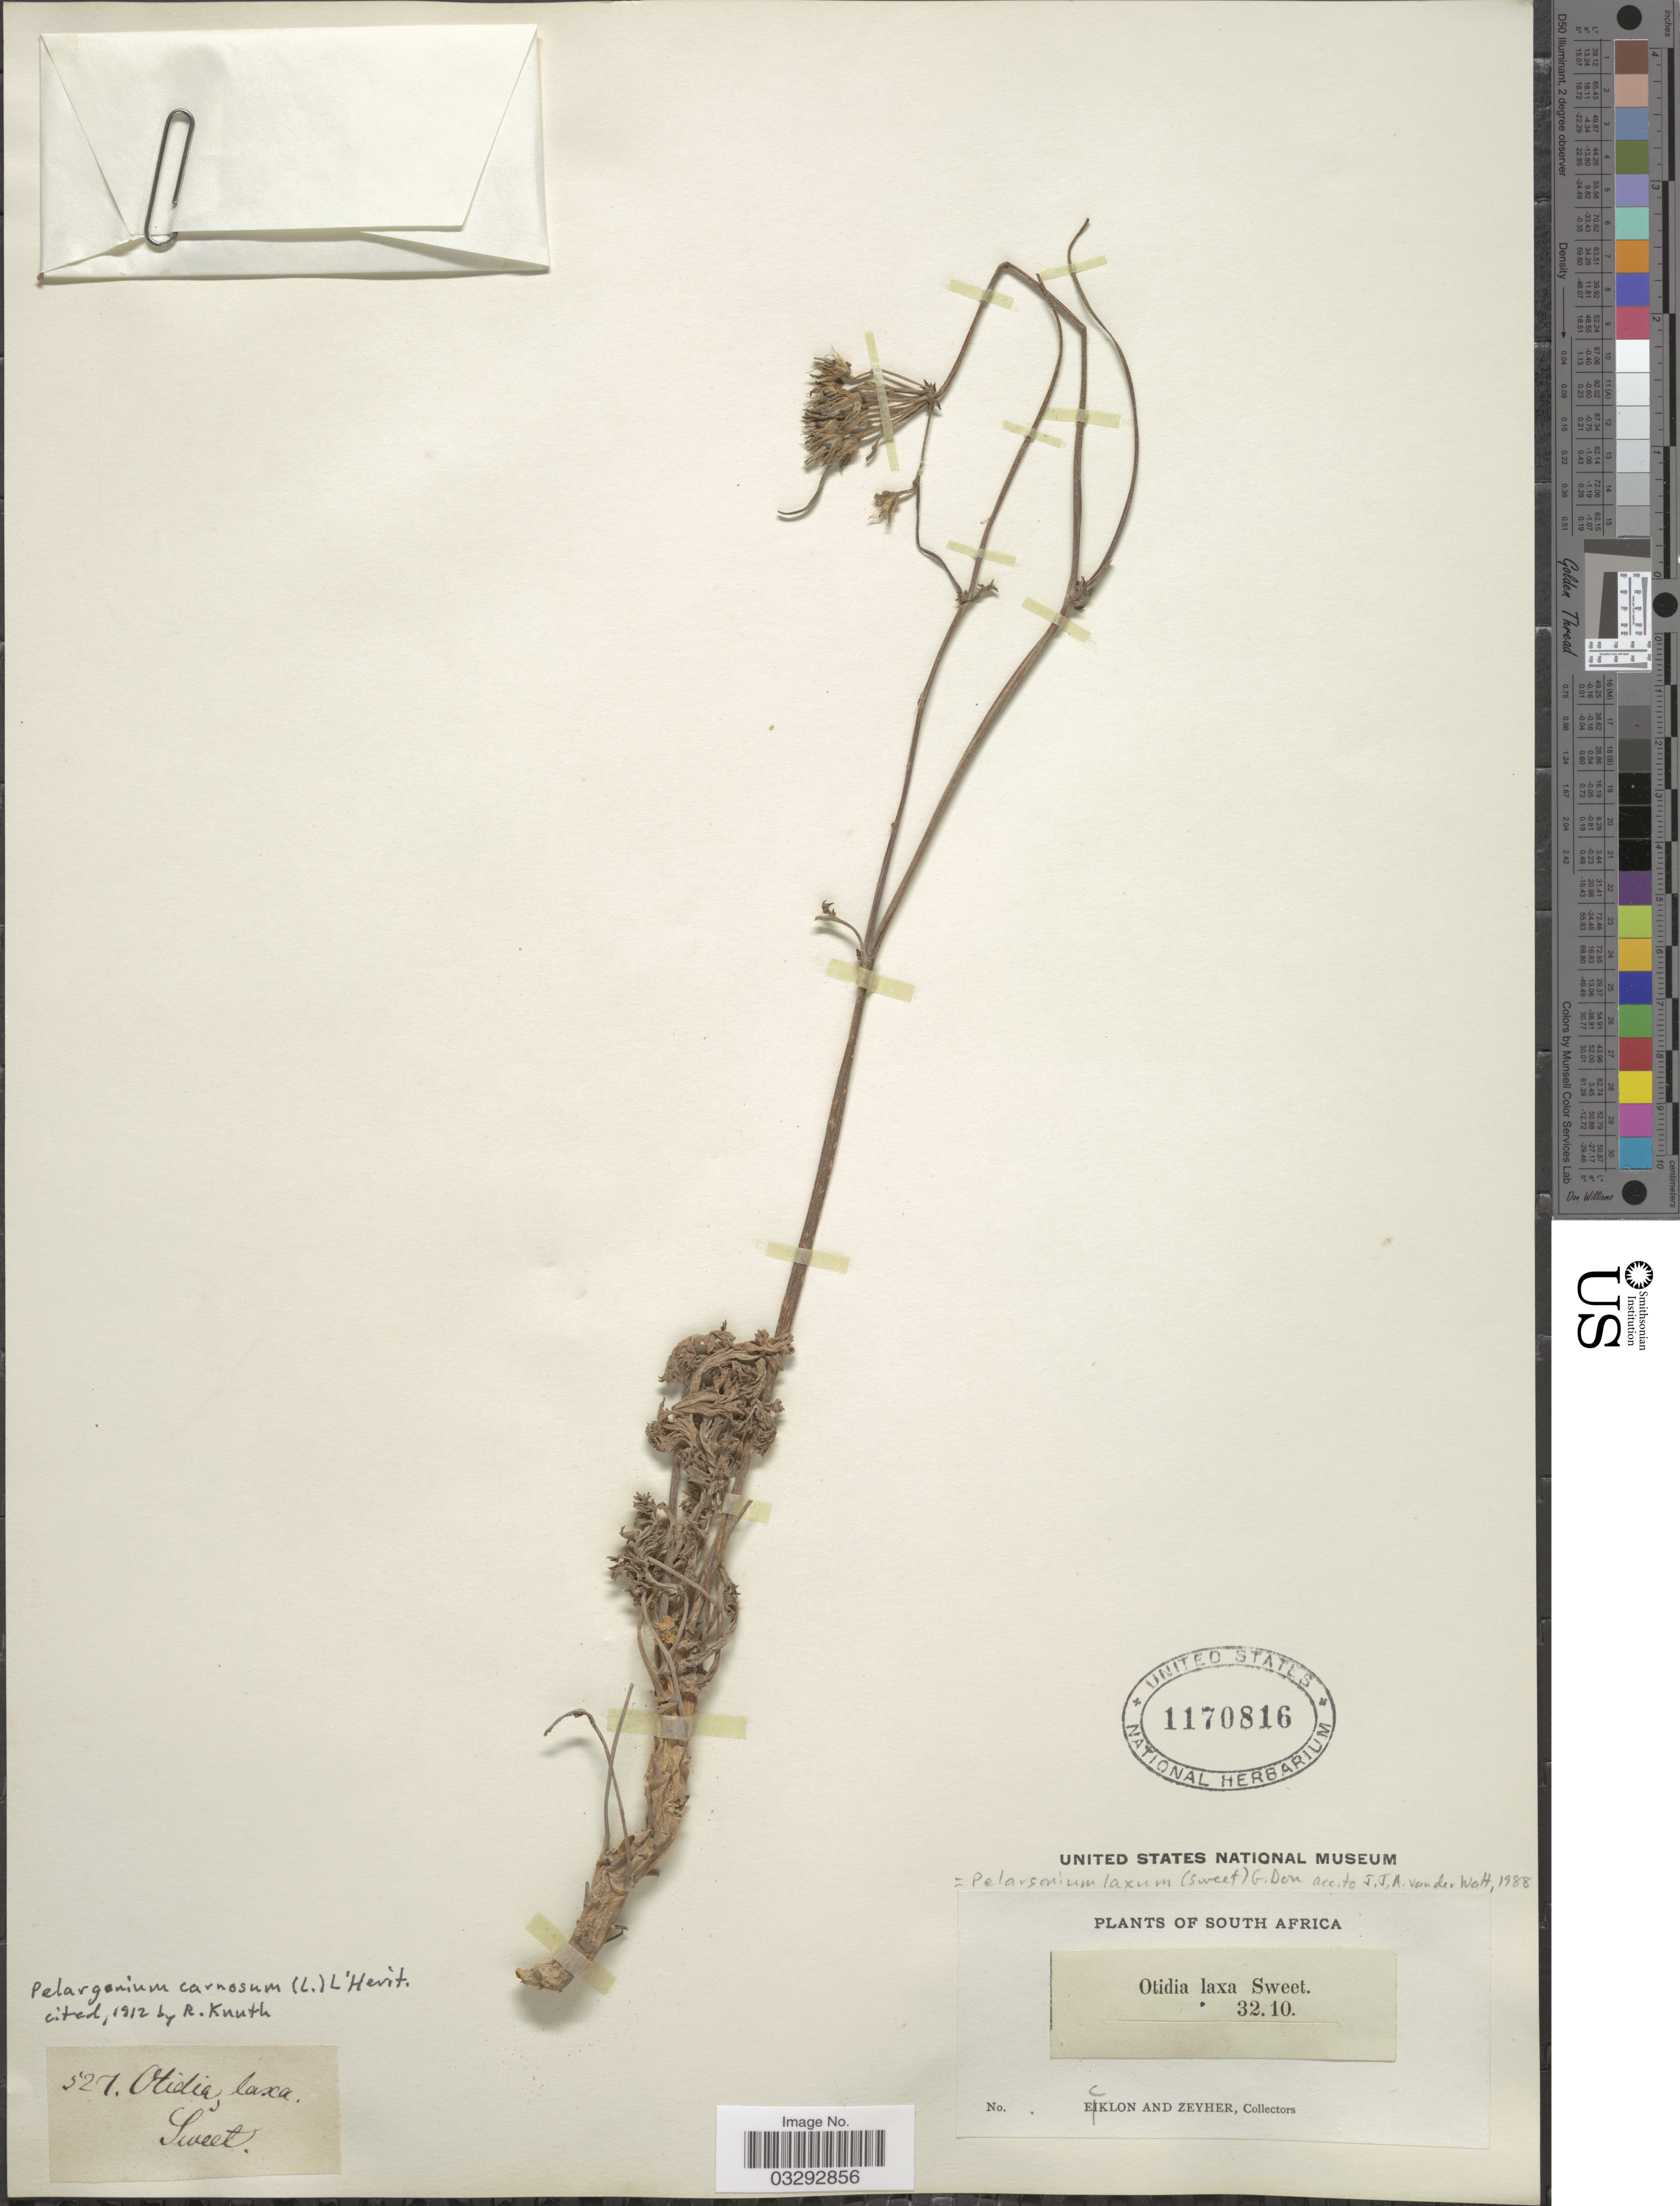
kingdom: Plantae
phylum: Tracheophyta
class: Magnoliopsida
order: Geraniales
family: Geraniaceae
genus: Pelargonium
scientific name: Pelargonium laxum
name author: (Sweet) G. Don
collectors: -. Ecklon & -. Zeyher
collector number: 527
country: South Africa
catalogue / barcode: US 1170816